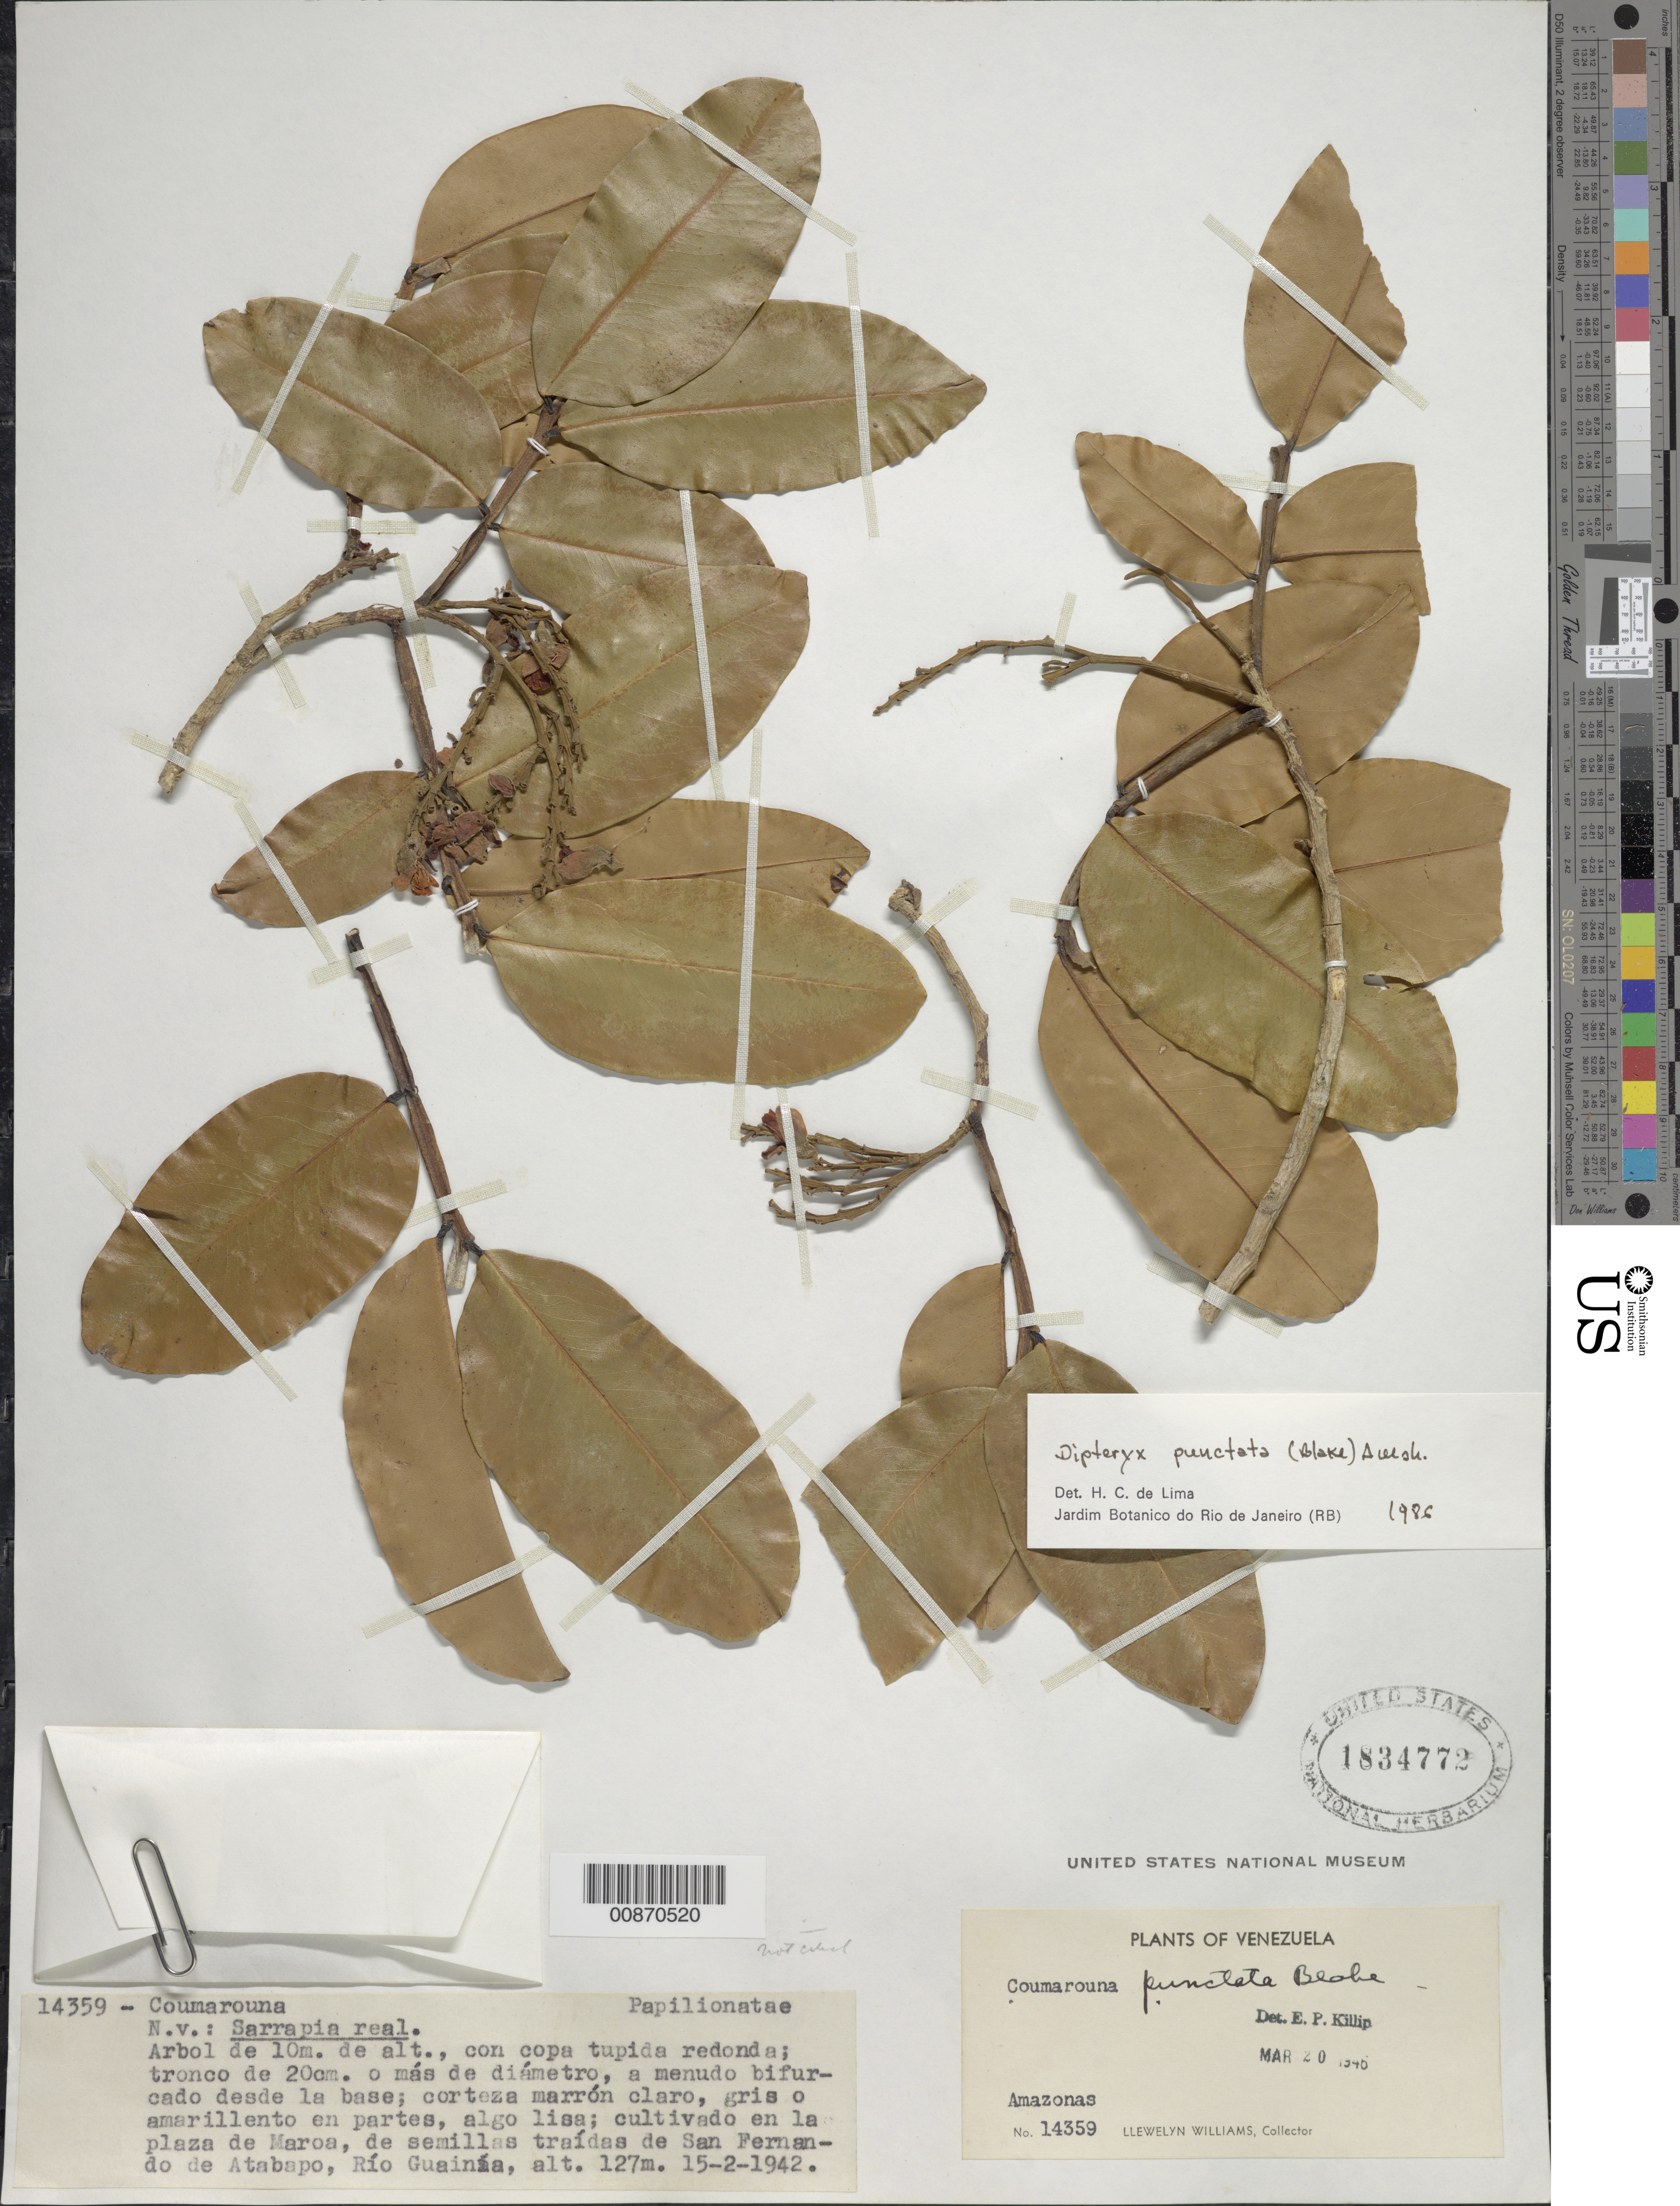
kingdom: Plantae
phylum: Tracheophyta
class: Magnoliopsida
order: Fabales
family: Fabaceae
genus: Dipteryx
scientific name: Dipteryx punctata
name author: (S.F. Blake) Amshoff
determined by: Lima, H. C. de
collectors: Ll. Williams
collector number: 14359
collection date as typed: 15-Feb-42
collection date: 1942-02-15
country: Venezuela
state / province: Amazonas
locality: San Fernando de Atabapo, rio Guainia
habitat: Plaza de Maroa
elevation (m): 127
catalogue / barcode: US 1834772